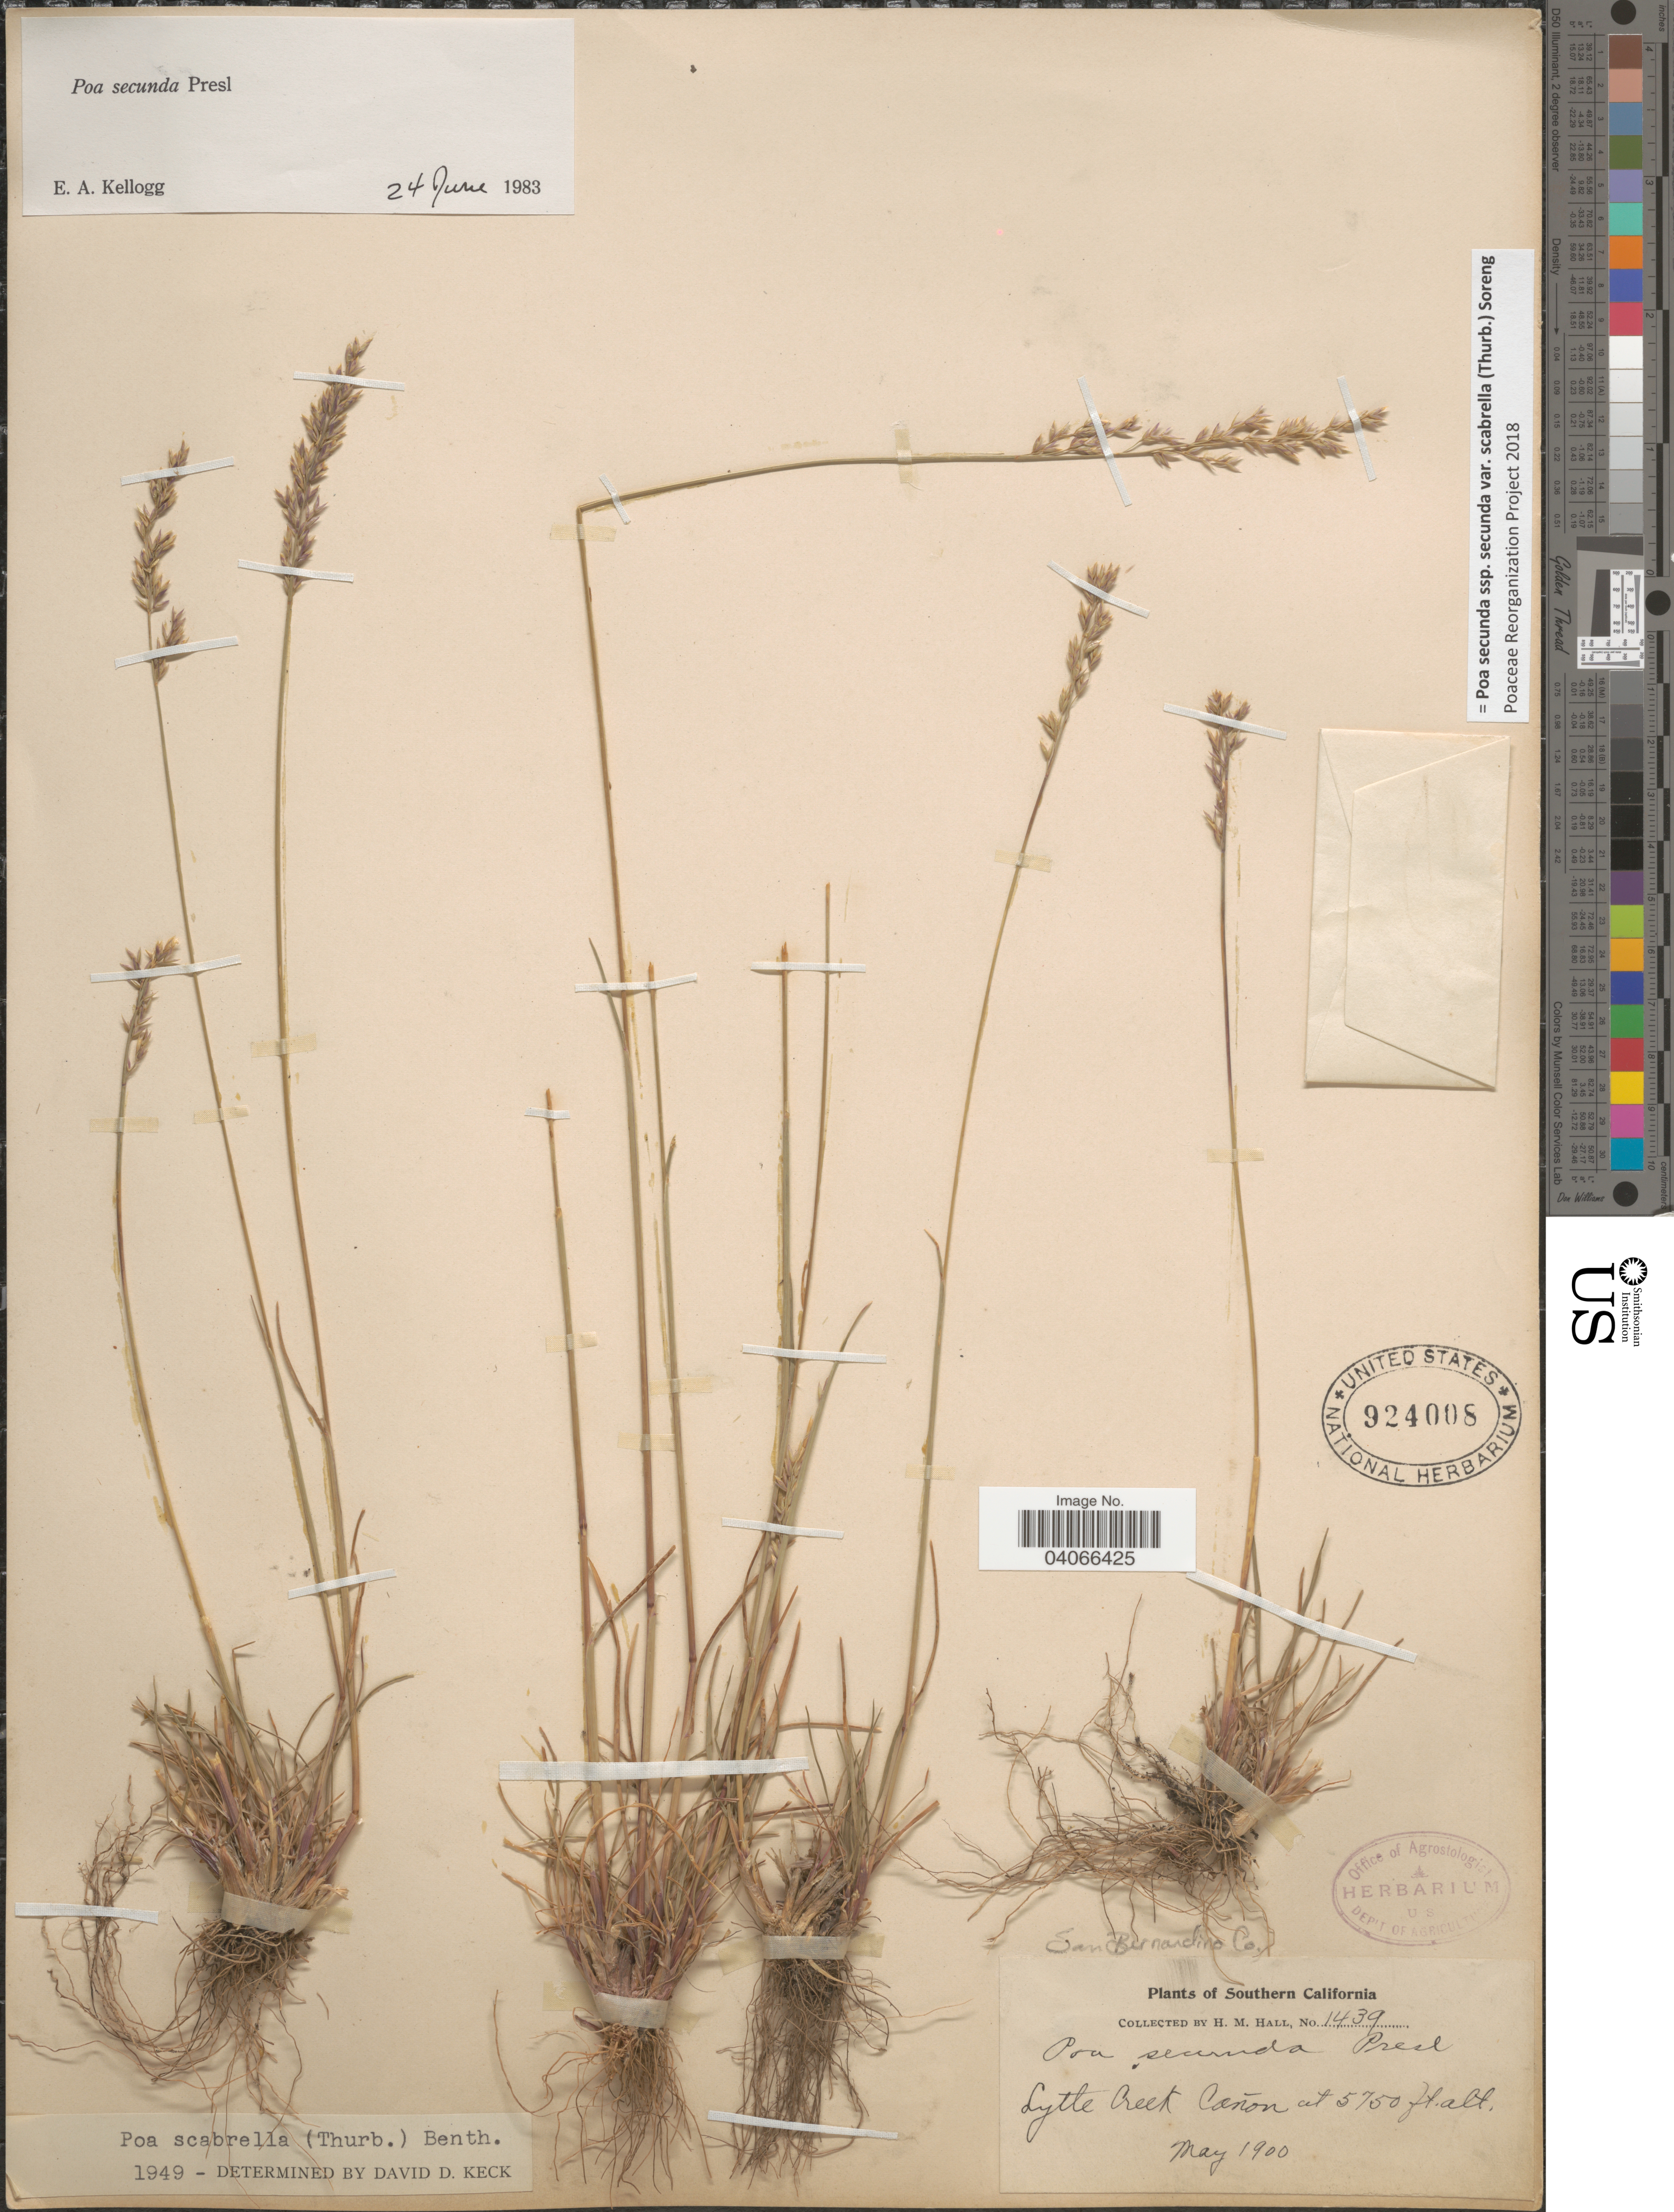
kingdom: Plantae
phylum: Tracheophyta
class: Liliopsida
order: Poales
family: Poaceae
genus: Poa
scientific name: Poa secunda subsp. secunda var. scabrella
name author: (Thurb.) Soreng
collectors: H. M. Hall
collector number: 1439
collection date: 1900-05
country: United States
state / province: California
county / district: San Bernardino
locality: San Bernardino Co. Southern California. Lytle Creek Cañon.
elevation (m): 1753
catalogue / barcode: US 924008